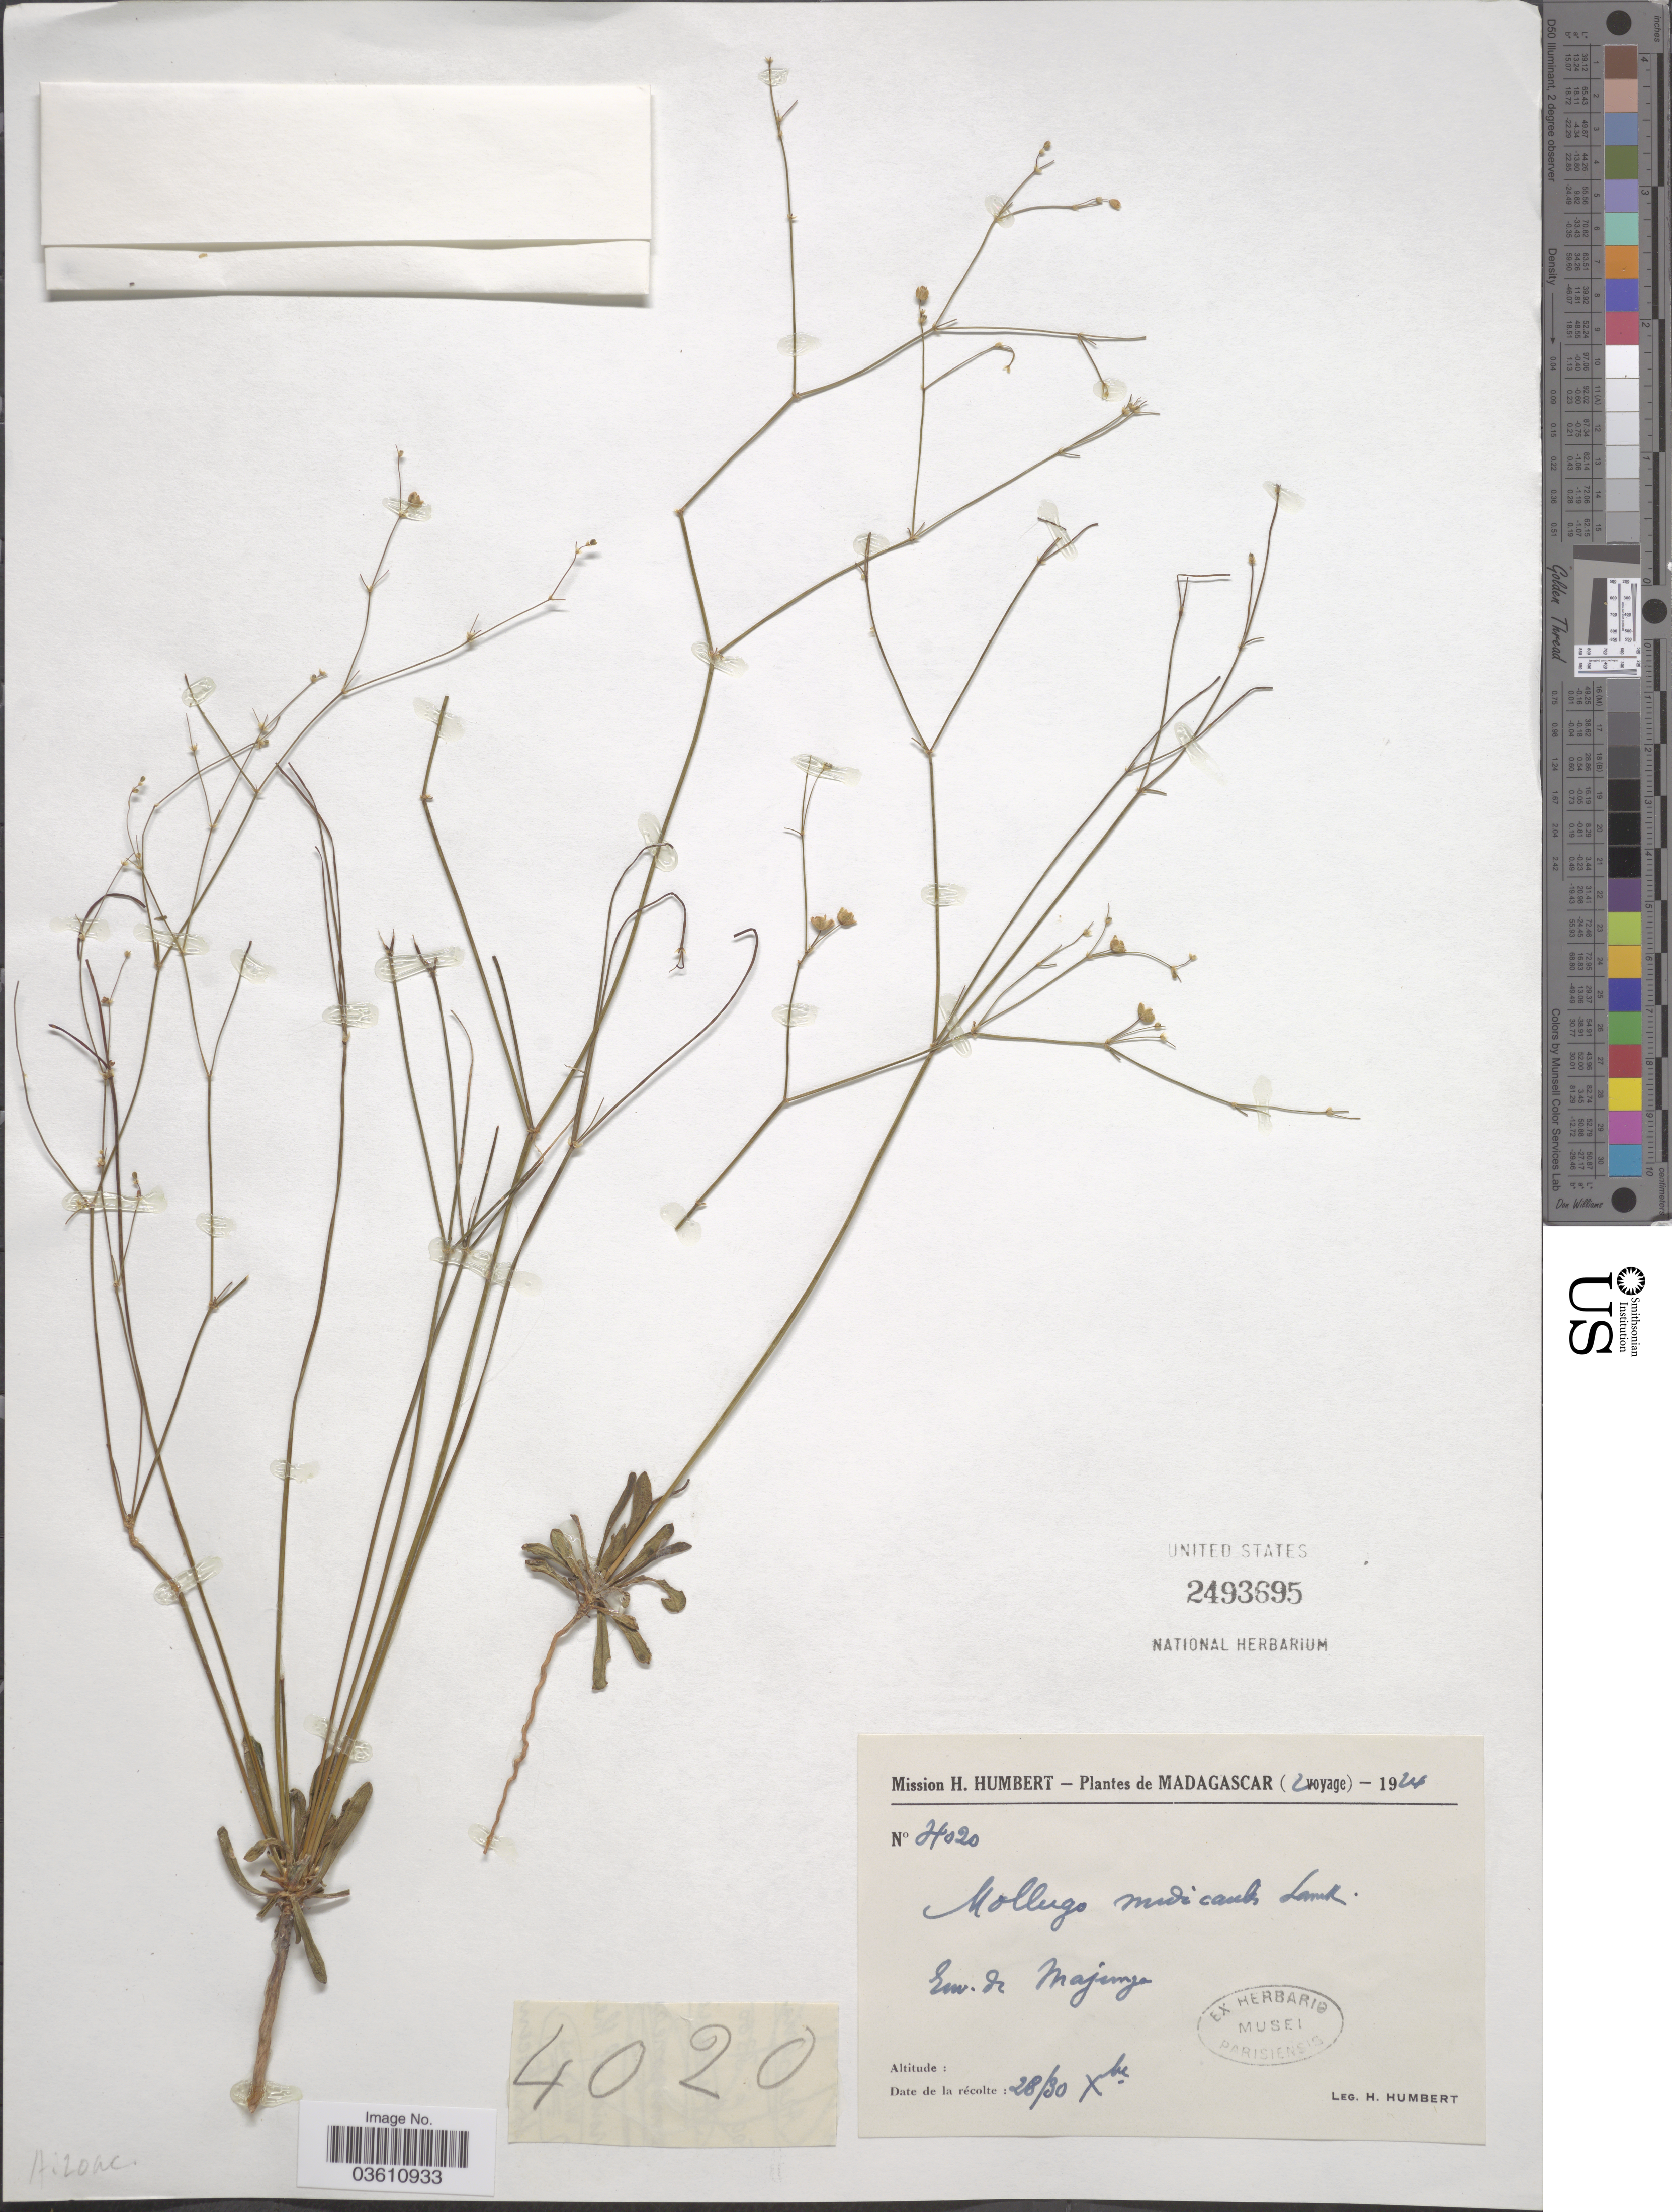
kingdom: Plantae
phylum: Tracheophyta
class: Magnoliopsida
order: Caryophyllales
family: Molluginaceae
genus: Paramollugo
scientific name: Paramollugo simulans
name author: Sukhor.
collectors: H. Humbert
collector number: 4020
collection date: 1924-12-28/1924-12-30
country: Madagascar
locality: Env. de Majunga.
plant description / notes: Cited by M. Thulin et al. Candollea 79(2): 213. 2024.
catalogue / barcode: US 2493695